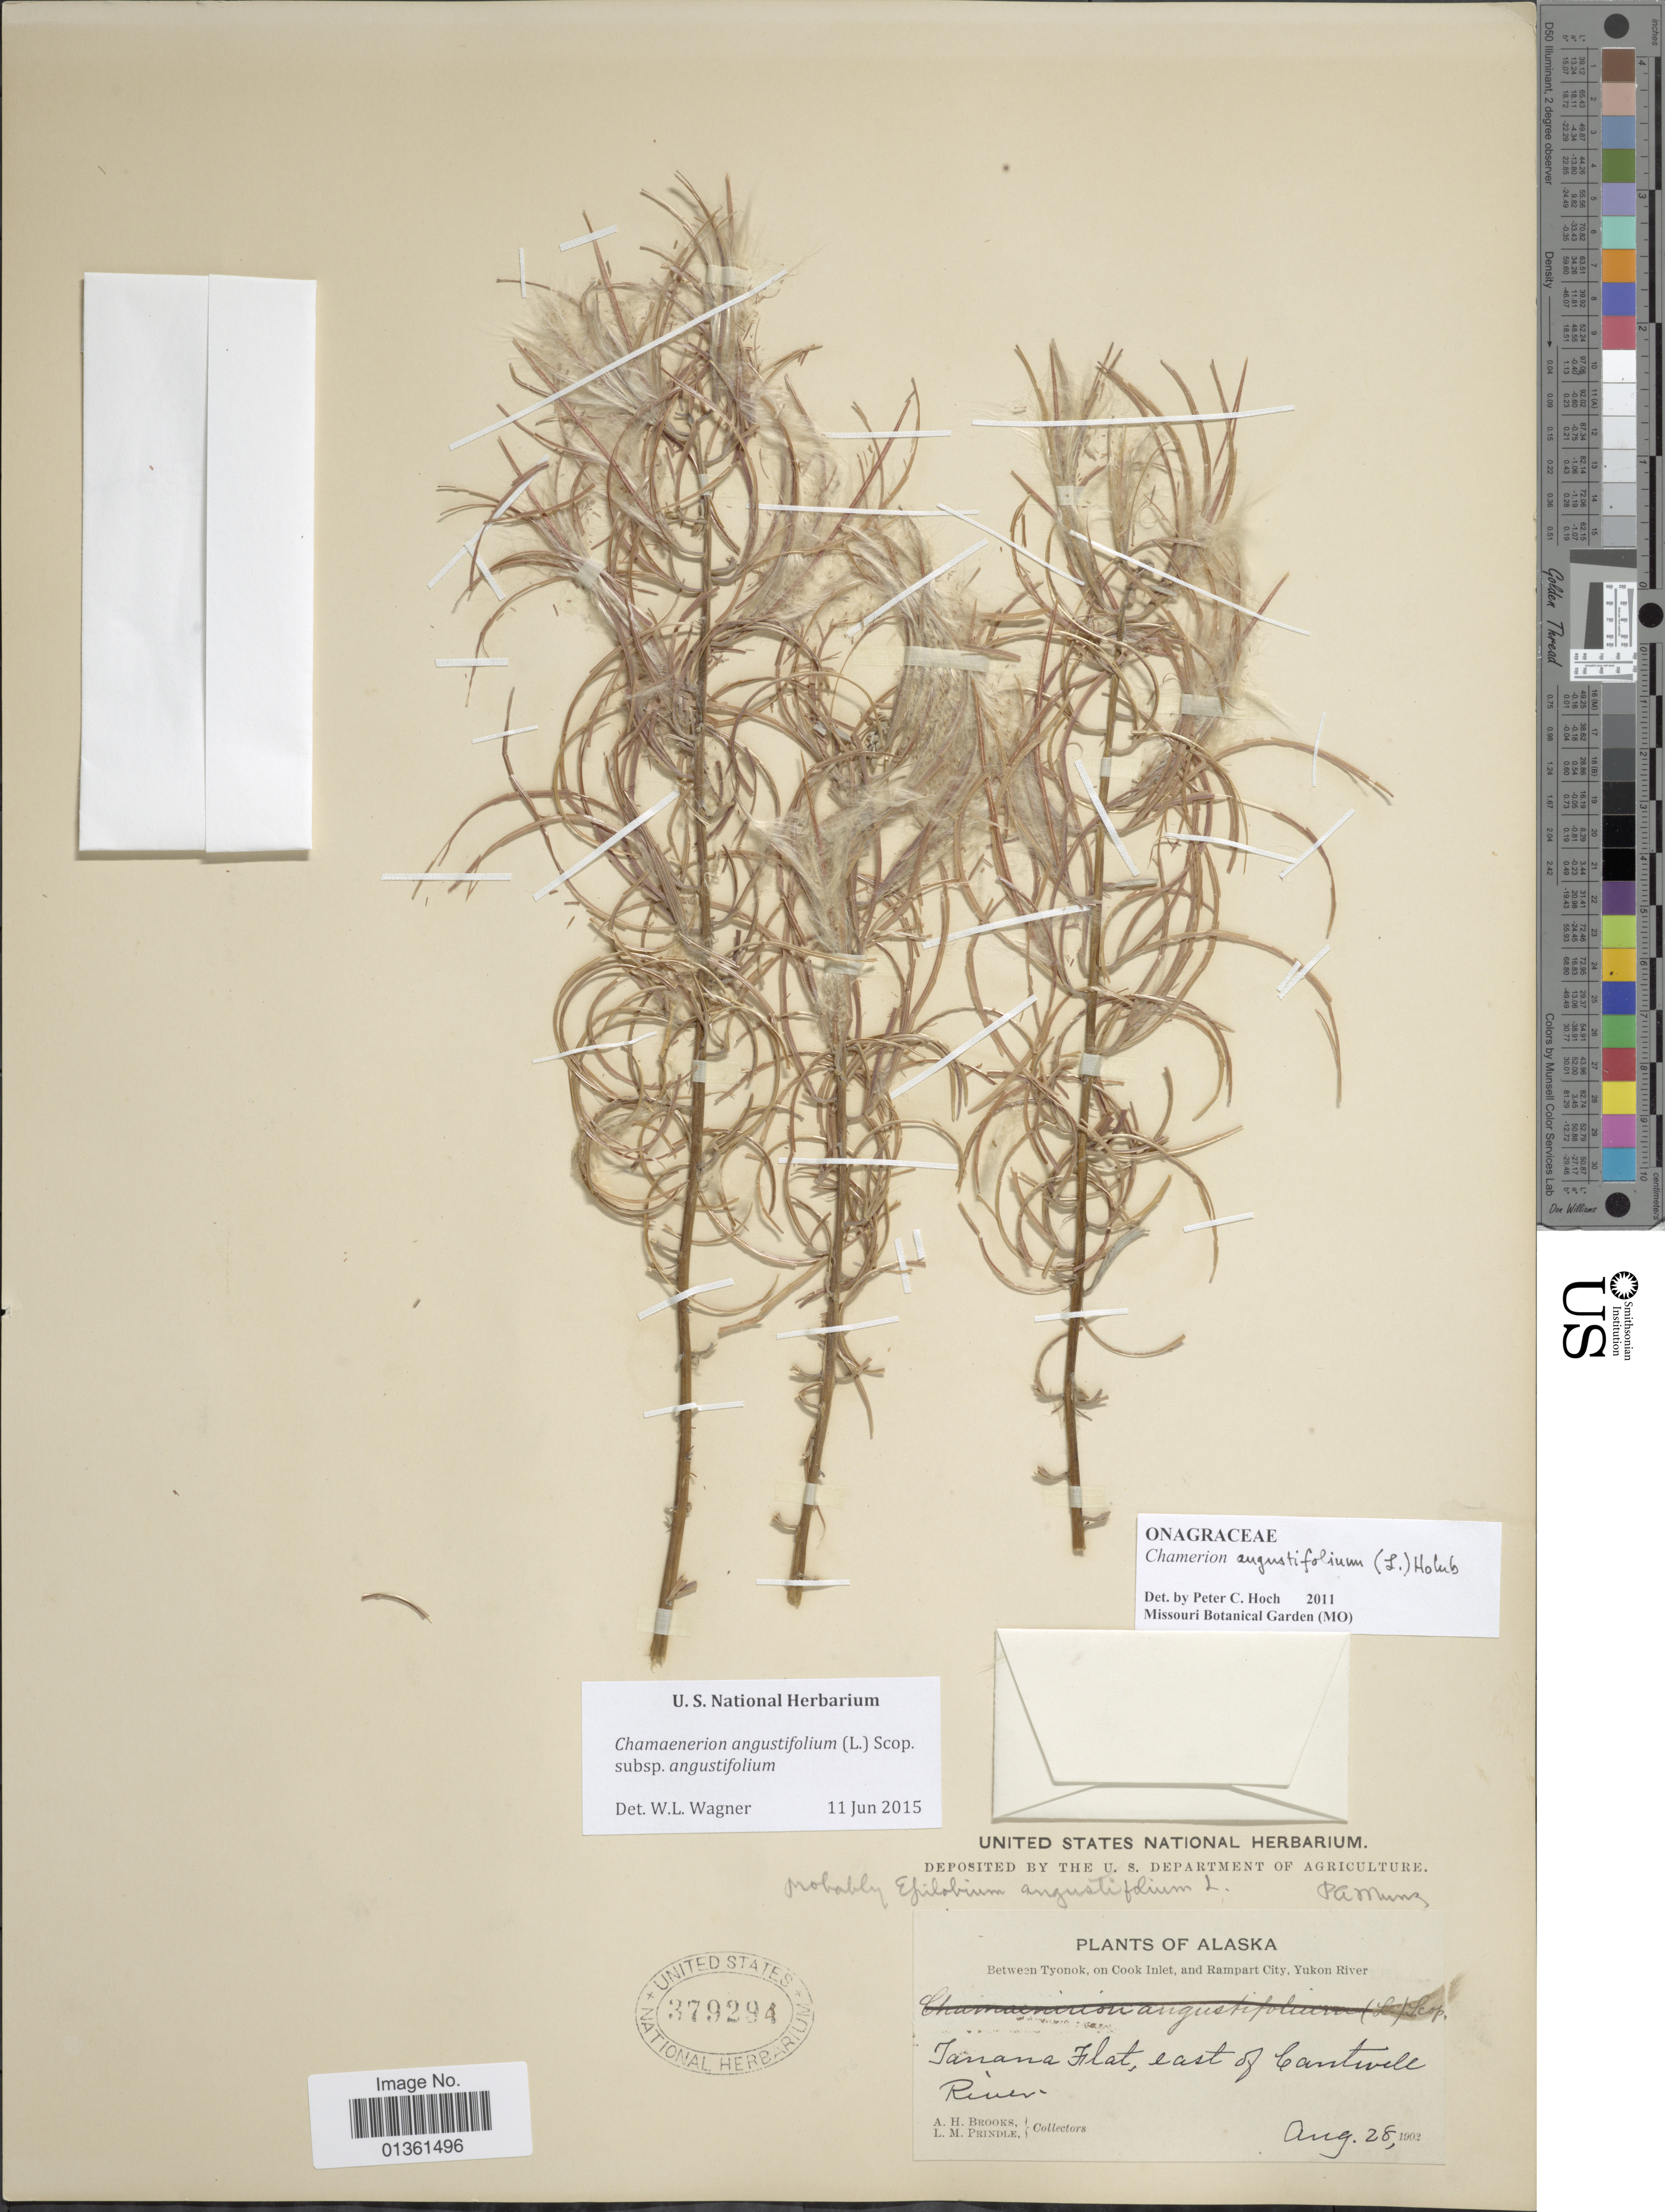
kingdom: Plantae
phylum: Tracheophyta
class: Magnoliopsida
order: Myrtales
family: Onagraceae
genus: Chamaenerion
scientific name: Chamaenerion angustifolium subsp. angustifolium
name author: (L.) Scop.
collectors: A. Brooks & L. Prindle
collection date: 1902-08-28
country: United States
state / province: Alaska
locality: Between Tyonol, on Cook Inlet, and Rampat City, Yukon River, Janana Flat, east of Cantwell River.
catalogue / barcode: US 379294